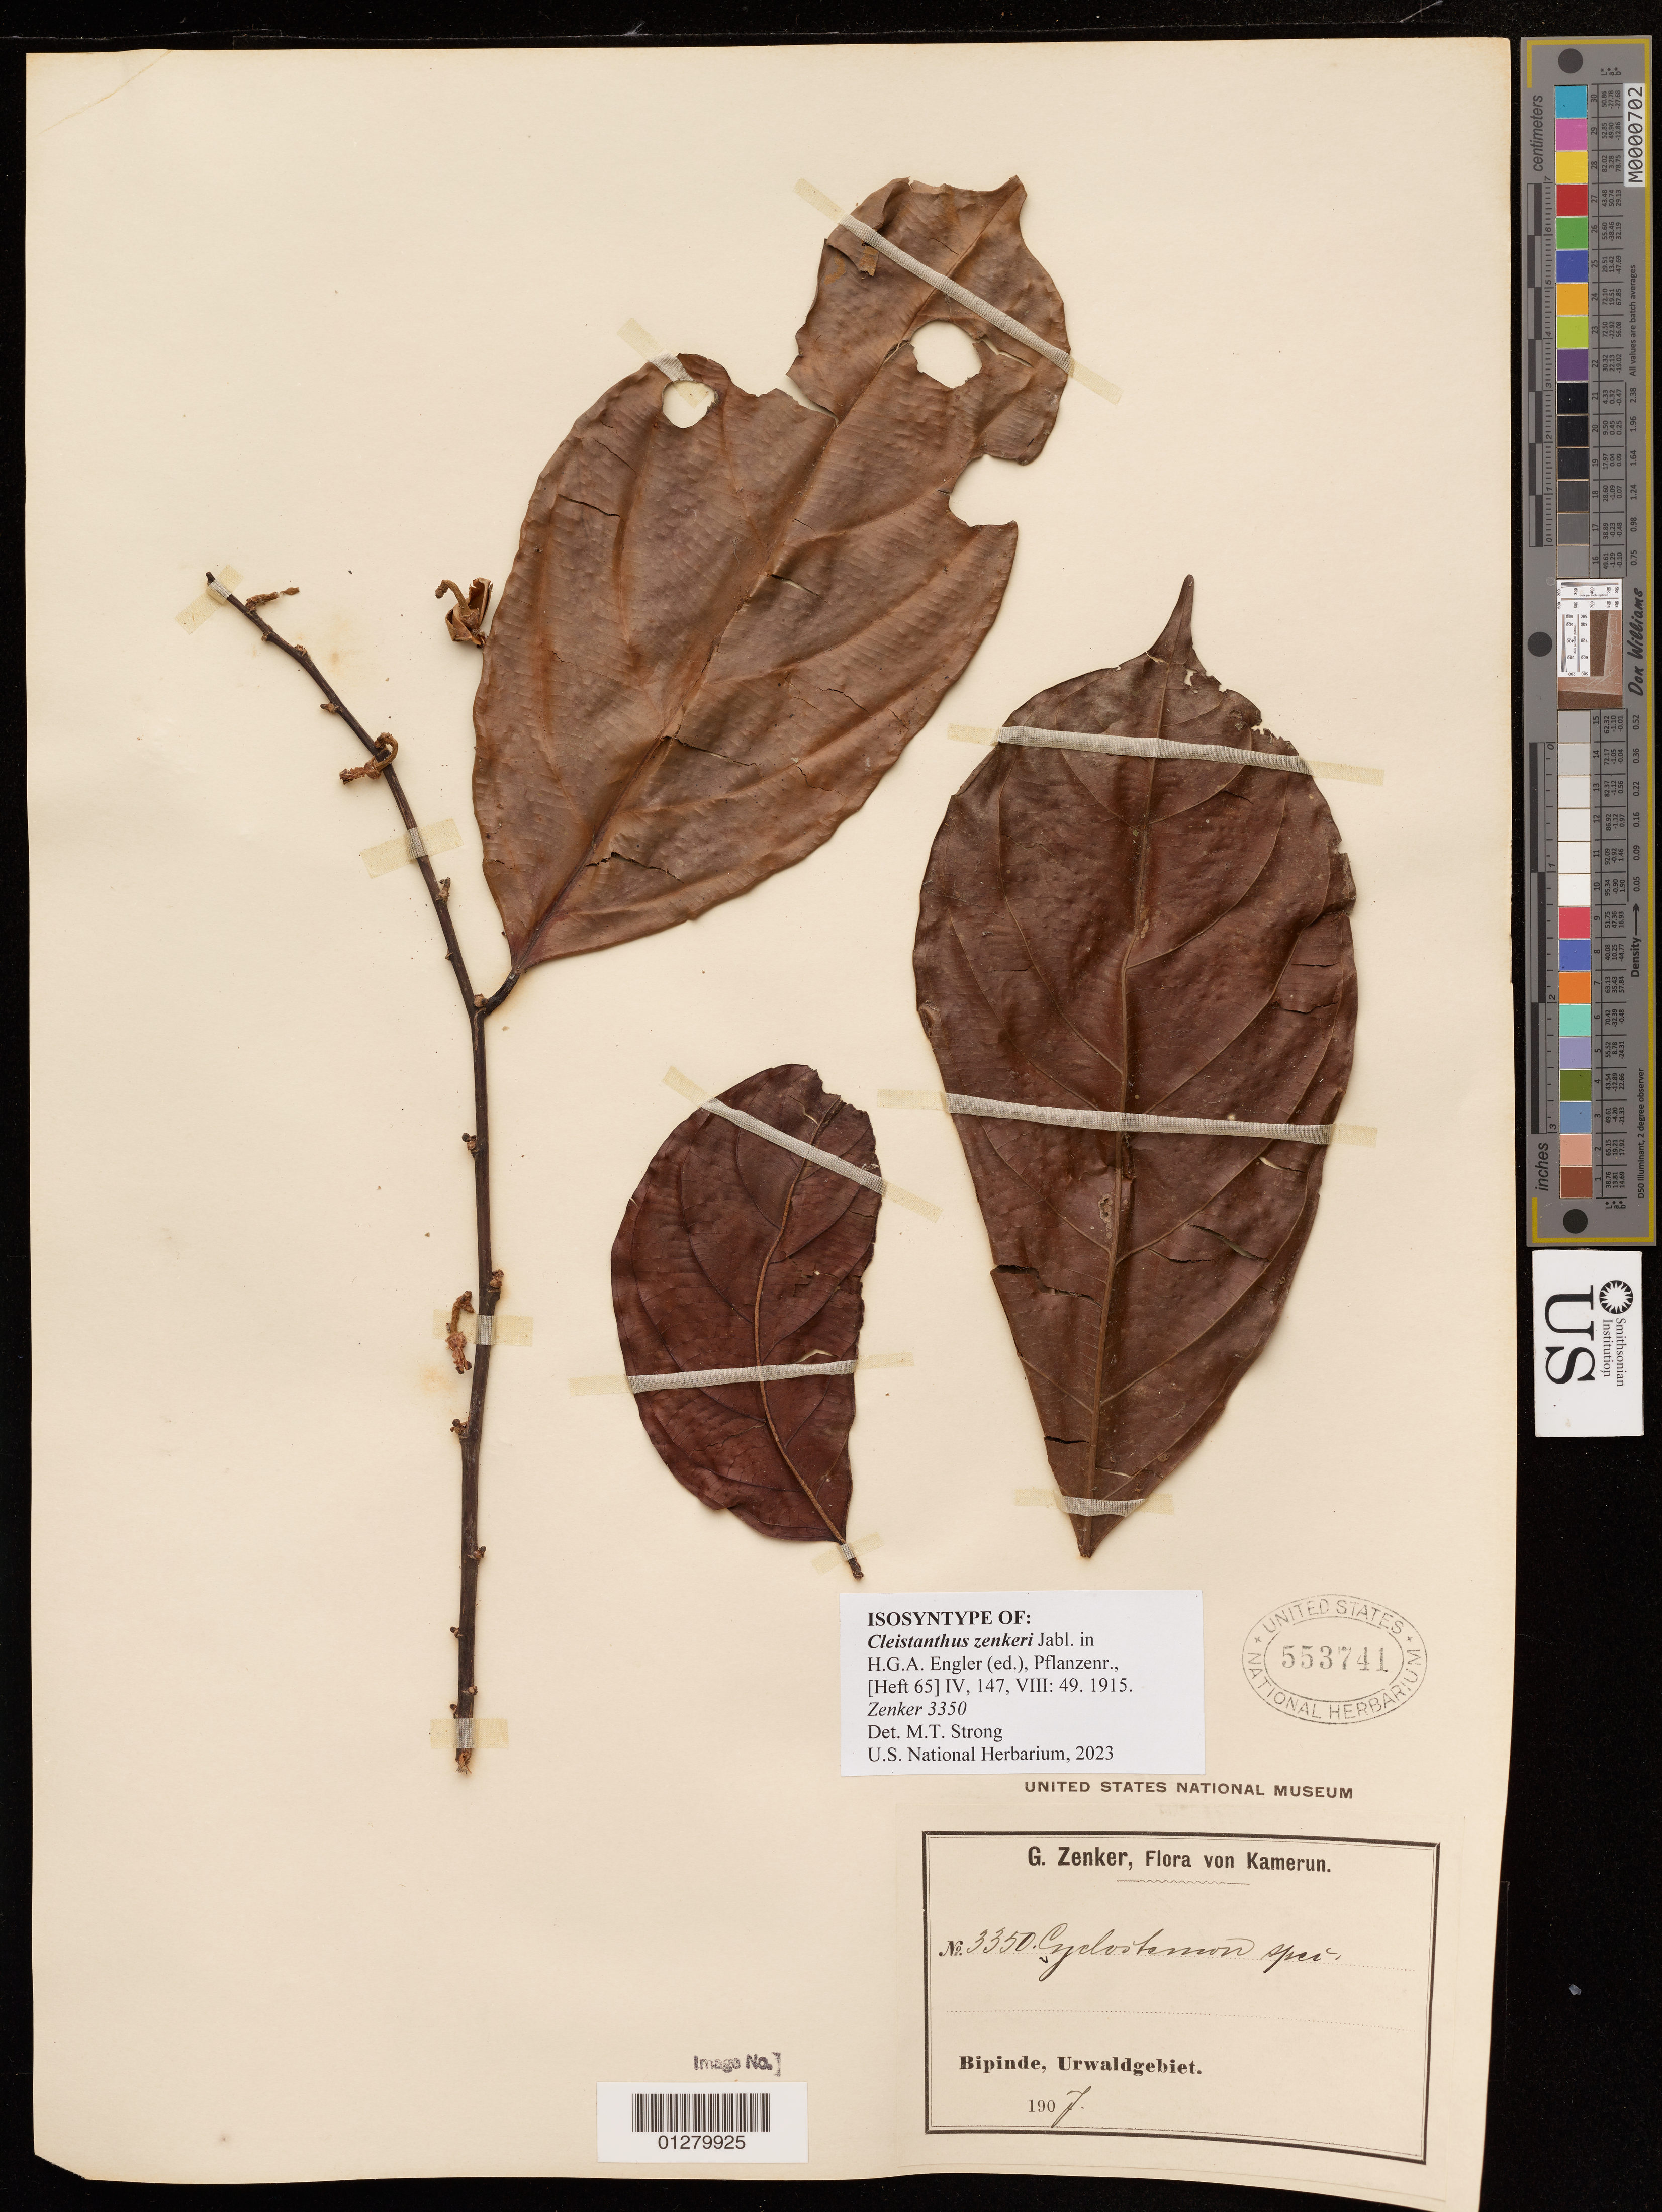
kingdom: Plantae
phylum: Tracheophyta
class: Magnoliopsida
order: Malpighiales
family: Phyllanthaceae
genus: Cleistanthus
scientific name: Cleistanthus zenkeri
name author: Jabl.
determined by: Strong, Mark T., (BOT), Smithsonian Institution - National Museum of Natural History (UNITED STATES)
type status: Isosyntype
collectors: G. A. Zenker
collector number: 3350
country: Cameroon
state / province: Sud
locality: Bipinde, Urwaldgebiet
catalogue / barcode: US 553741